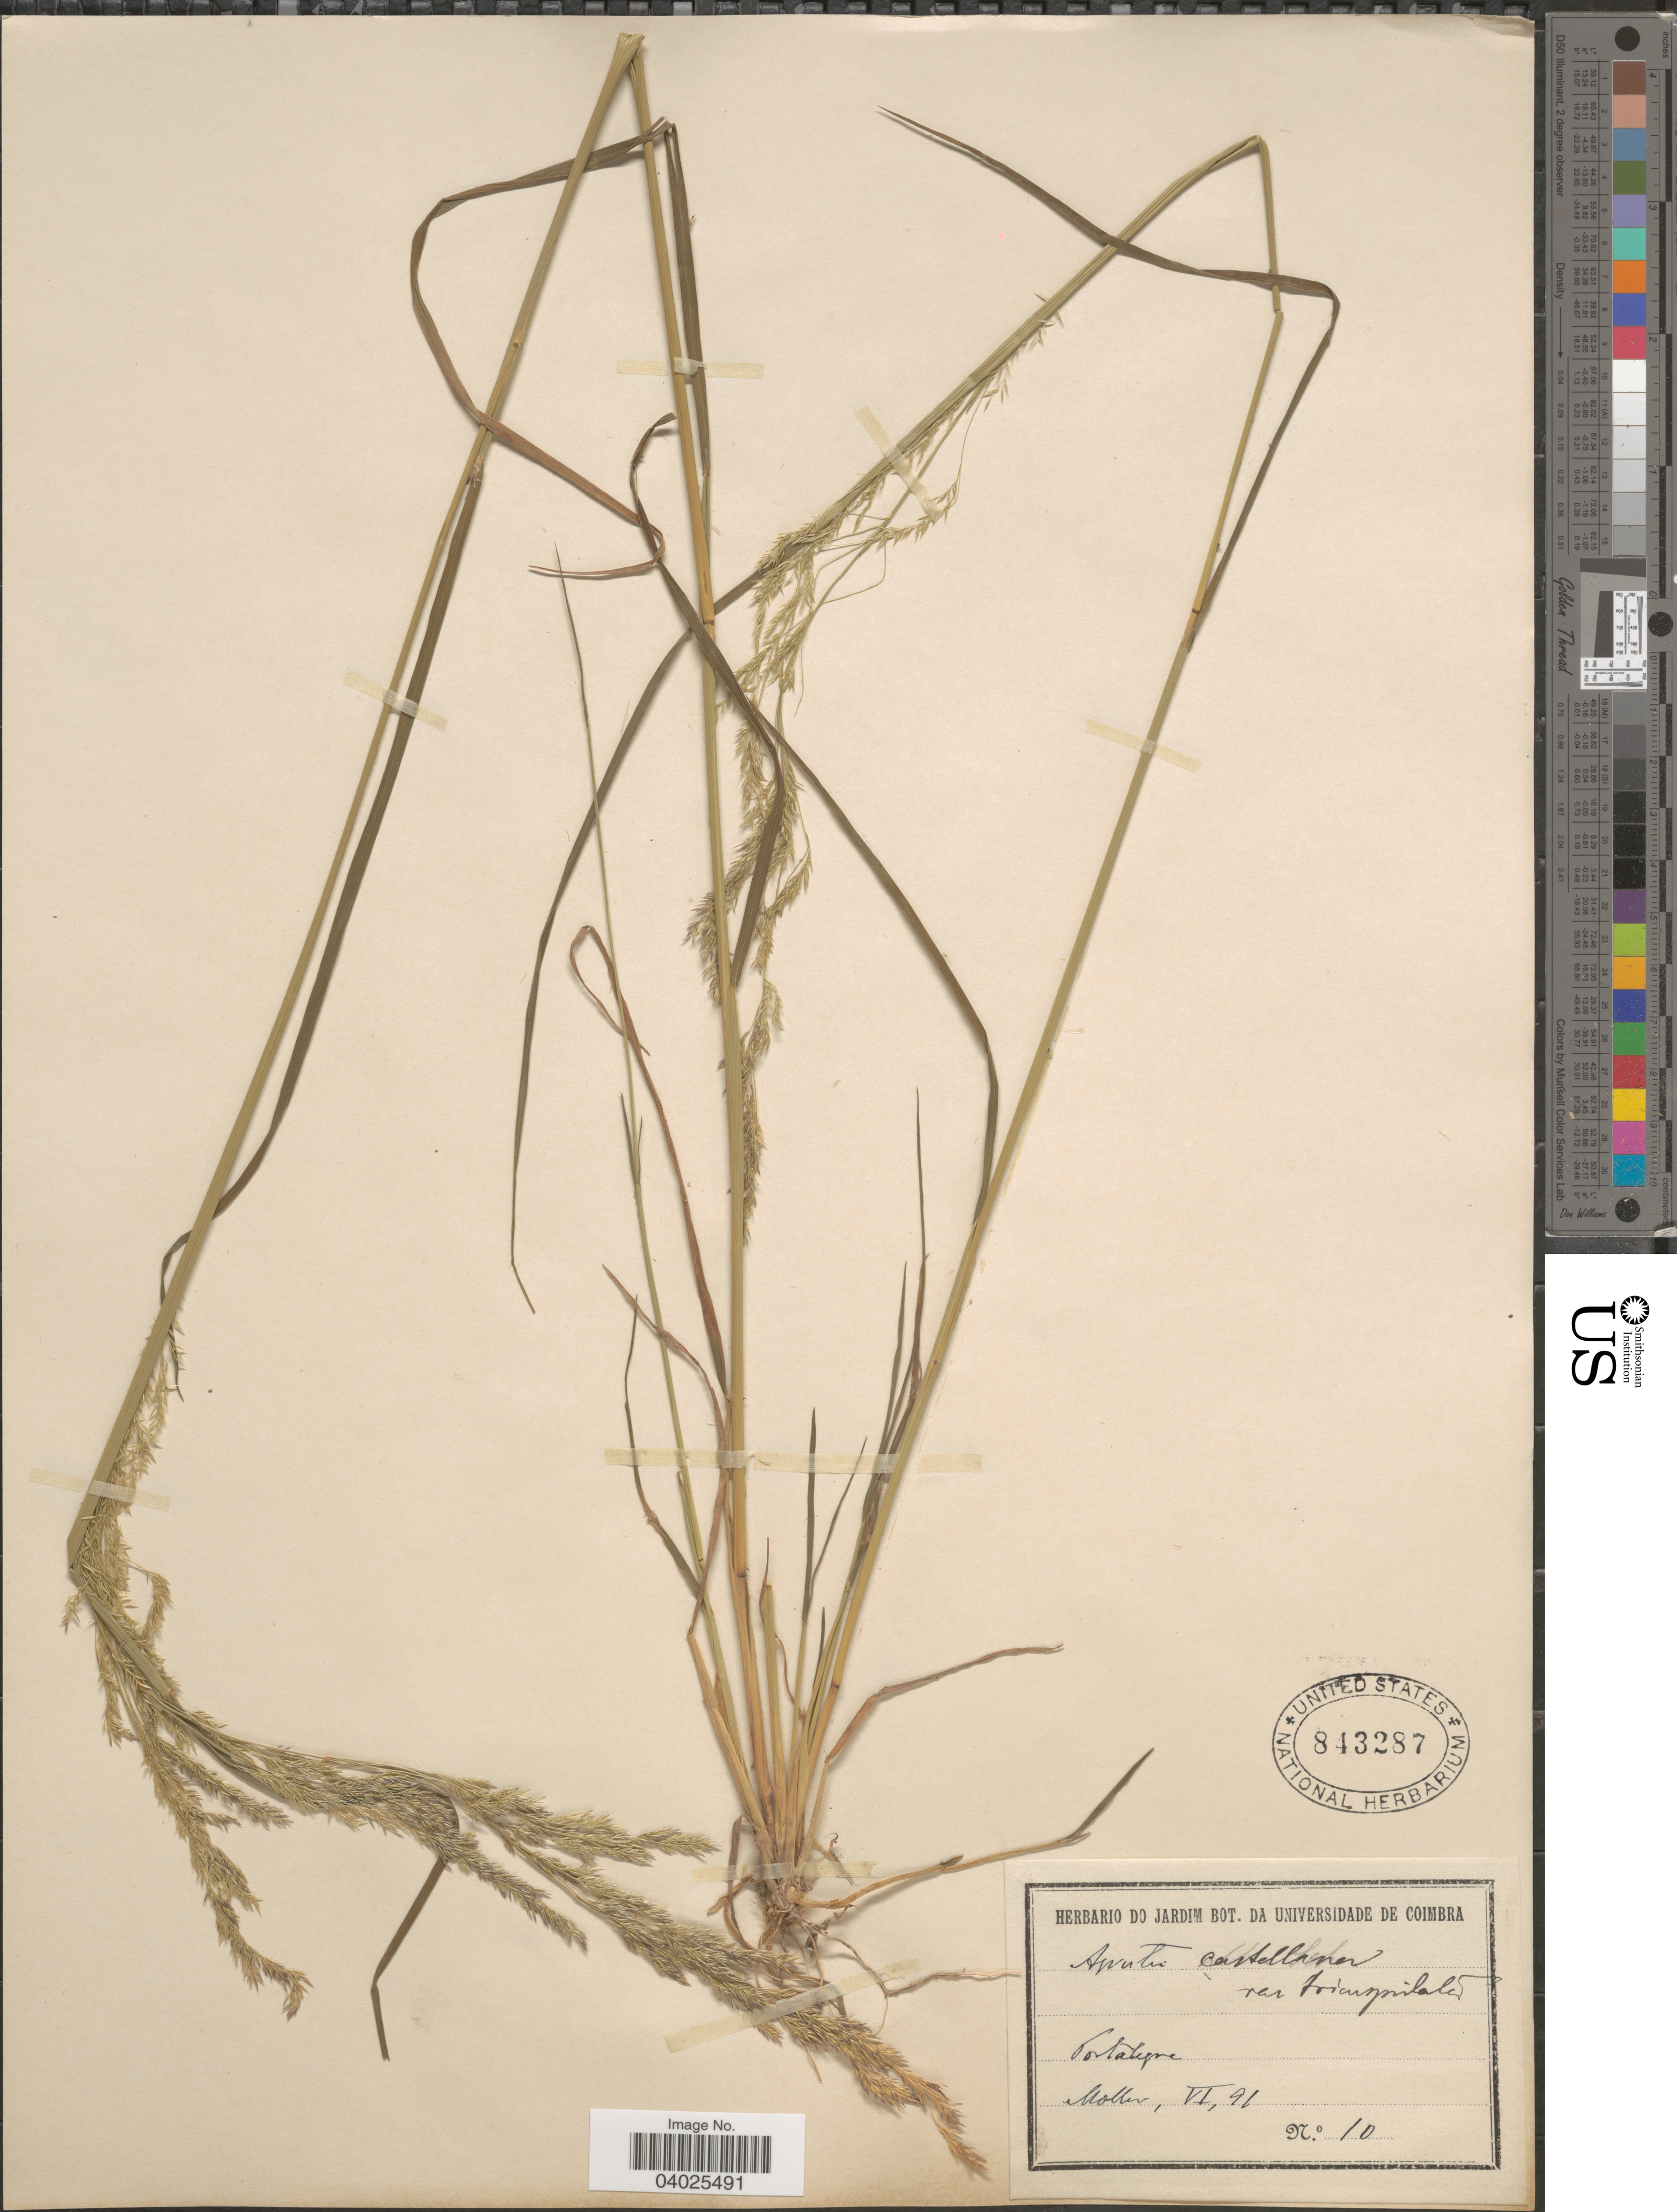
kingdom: Plantae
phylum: Tracheophyta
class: Liliopsida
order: Poales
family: Poaceae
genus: Agrostis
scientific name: Agrostis castellana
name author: Boiss. & Reut.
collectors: -. Moller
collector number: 10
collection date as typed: Transcribed d/m/y: /6/91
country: Portugal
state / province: Coimbra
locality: Portalegre.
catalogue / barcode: US 843287